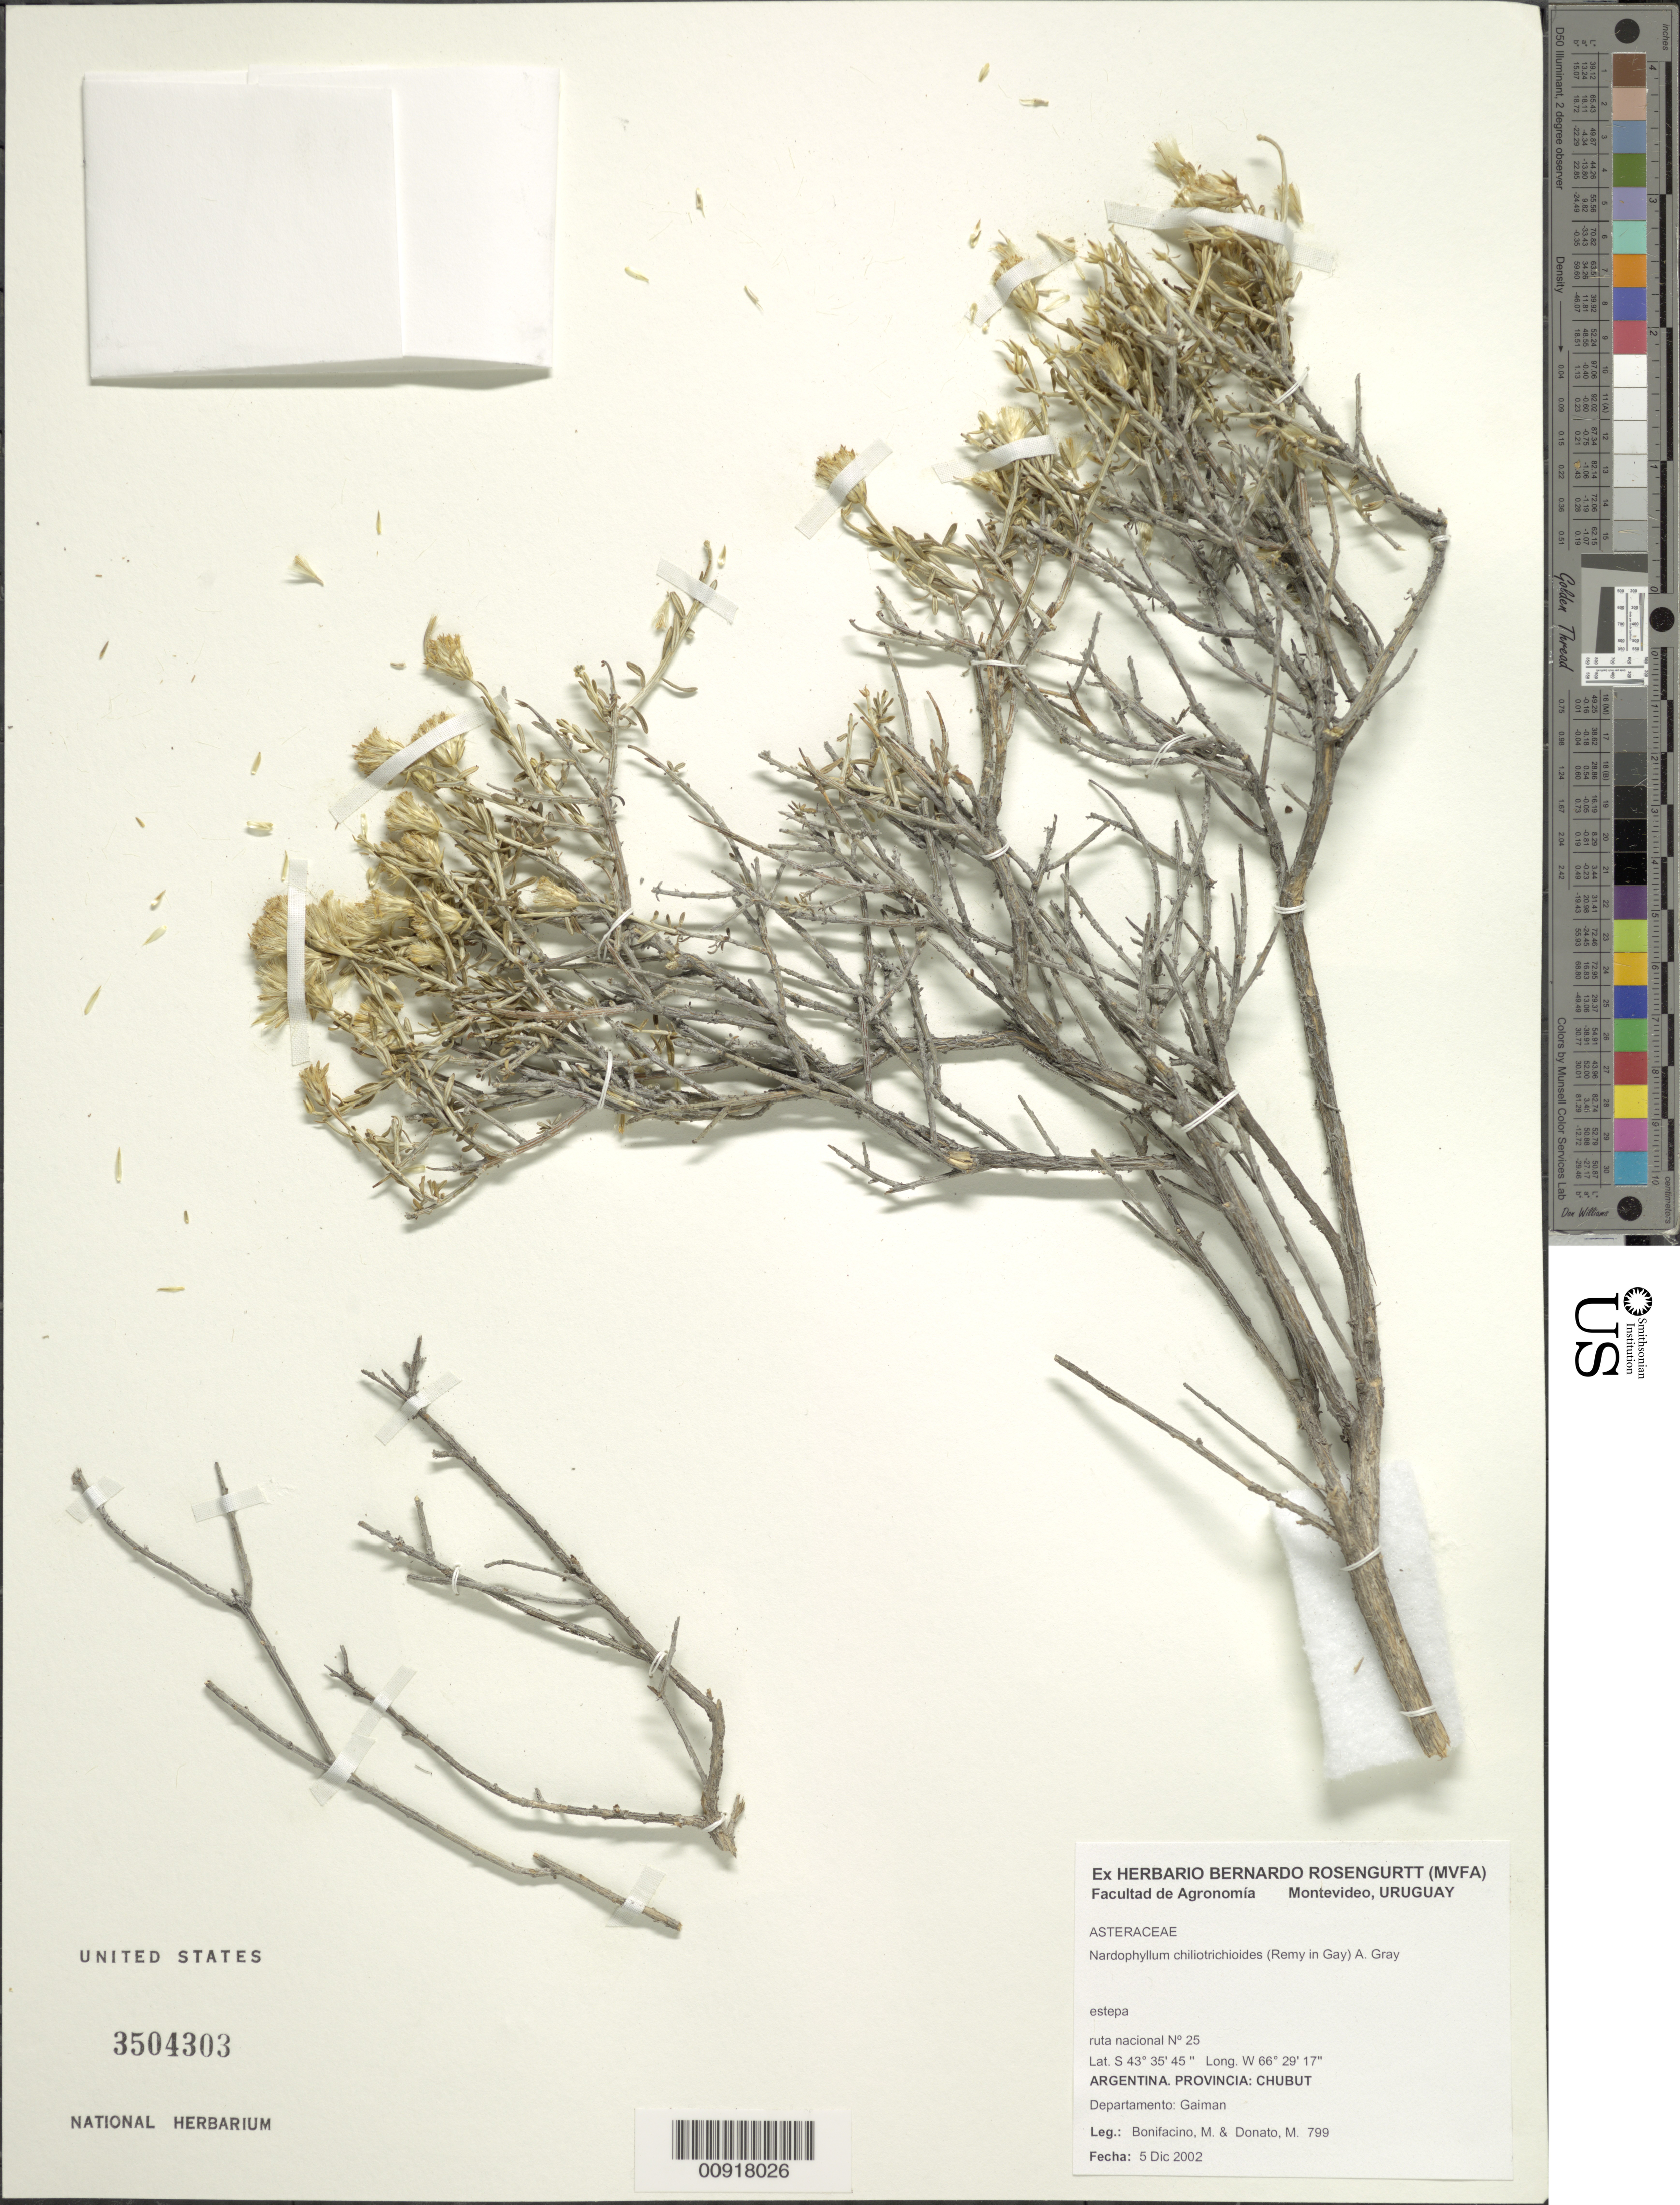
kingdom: Plantae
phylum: Tracheophyta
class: Magnoliopsida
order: Asterales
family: Asteraceae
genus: Ocyroe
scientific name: Ocyroe armata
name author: (Wedd.) Bonif.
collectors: M. Bonifacino & M. Donato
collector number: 0799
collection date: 2002-12-05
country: Argentina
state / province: Chubut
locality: Dpto. Gaiman, Ruta Nacional No. 25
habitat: Estepa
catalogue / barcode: US 3504303